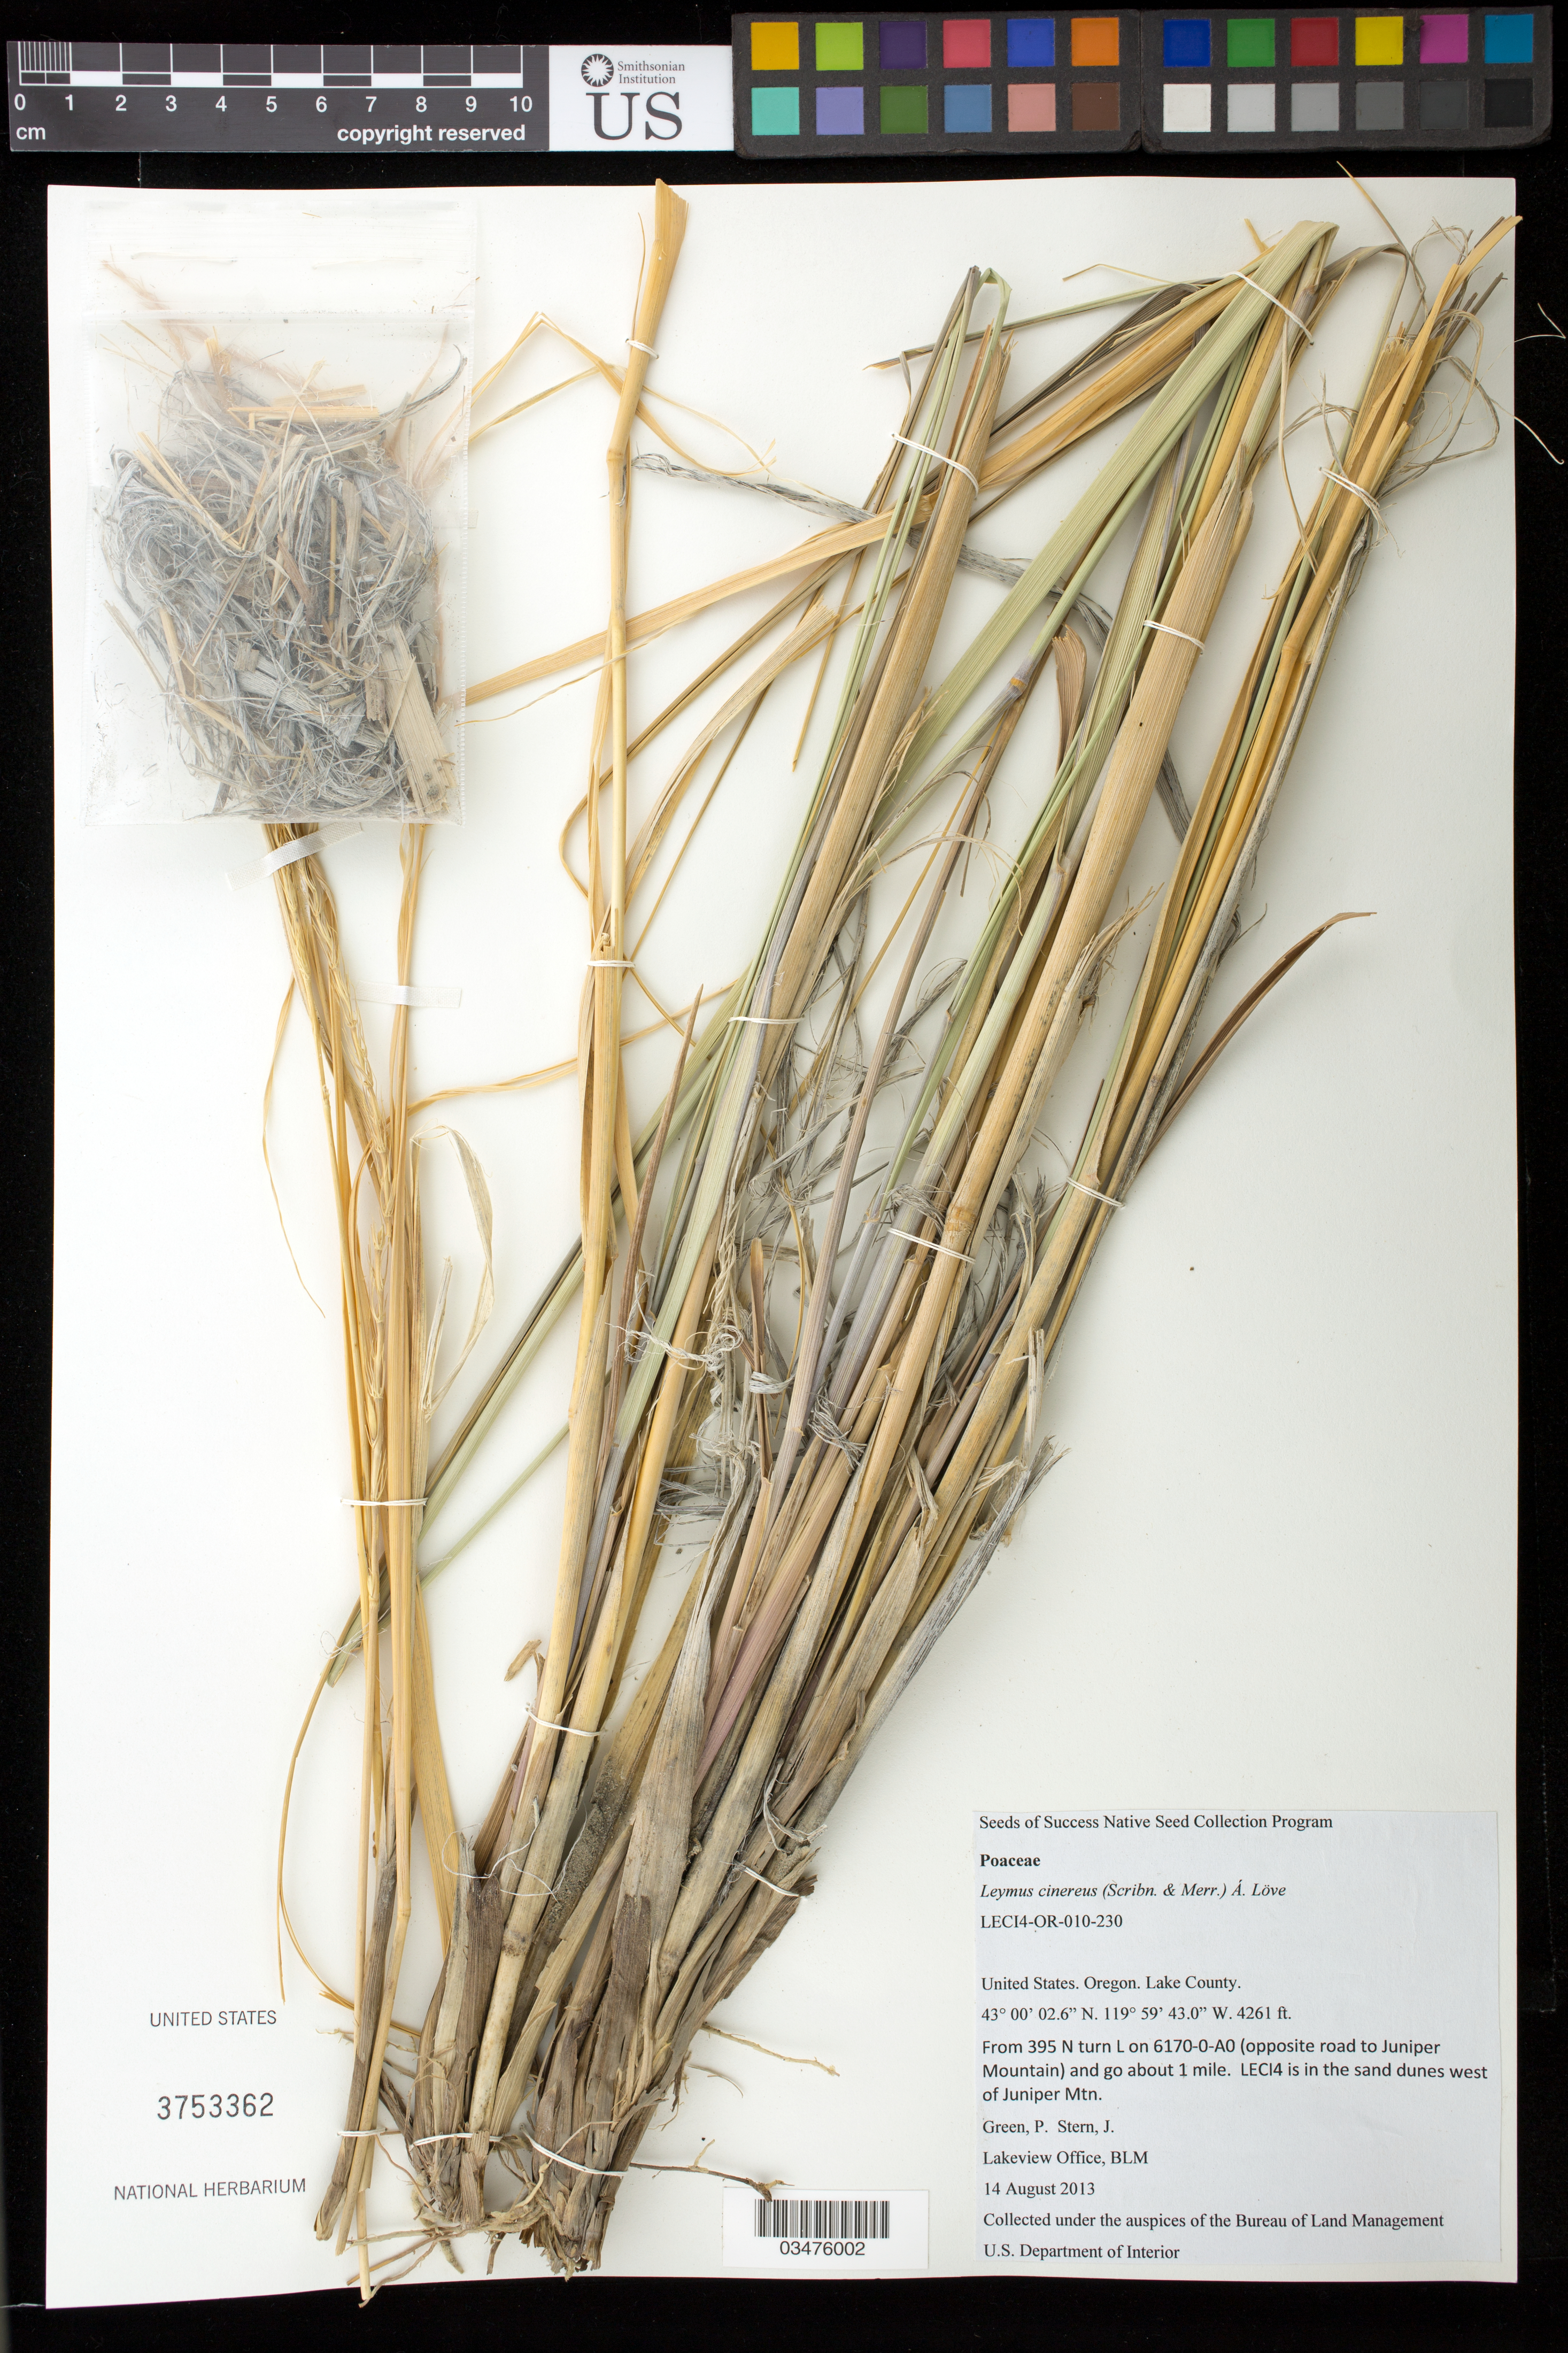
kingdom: Plantae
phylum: Tracheophyta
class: Liliopsida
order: Poales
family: Poaceae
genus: Leymus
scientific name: Leymus cinereus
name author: (Scribn. & Merr.) Á. Löve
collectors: P. Green & J. Stern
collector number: LECI4-OR-010-230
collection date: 2013-08-14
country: United States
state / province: Oregon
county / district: Lake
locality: Sand dunes west of Juniper Mtn.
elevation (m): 1299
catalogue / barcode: US 3753362